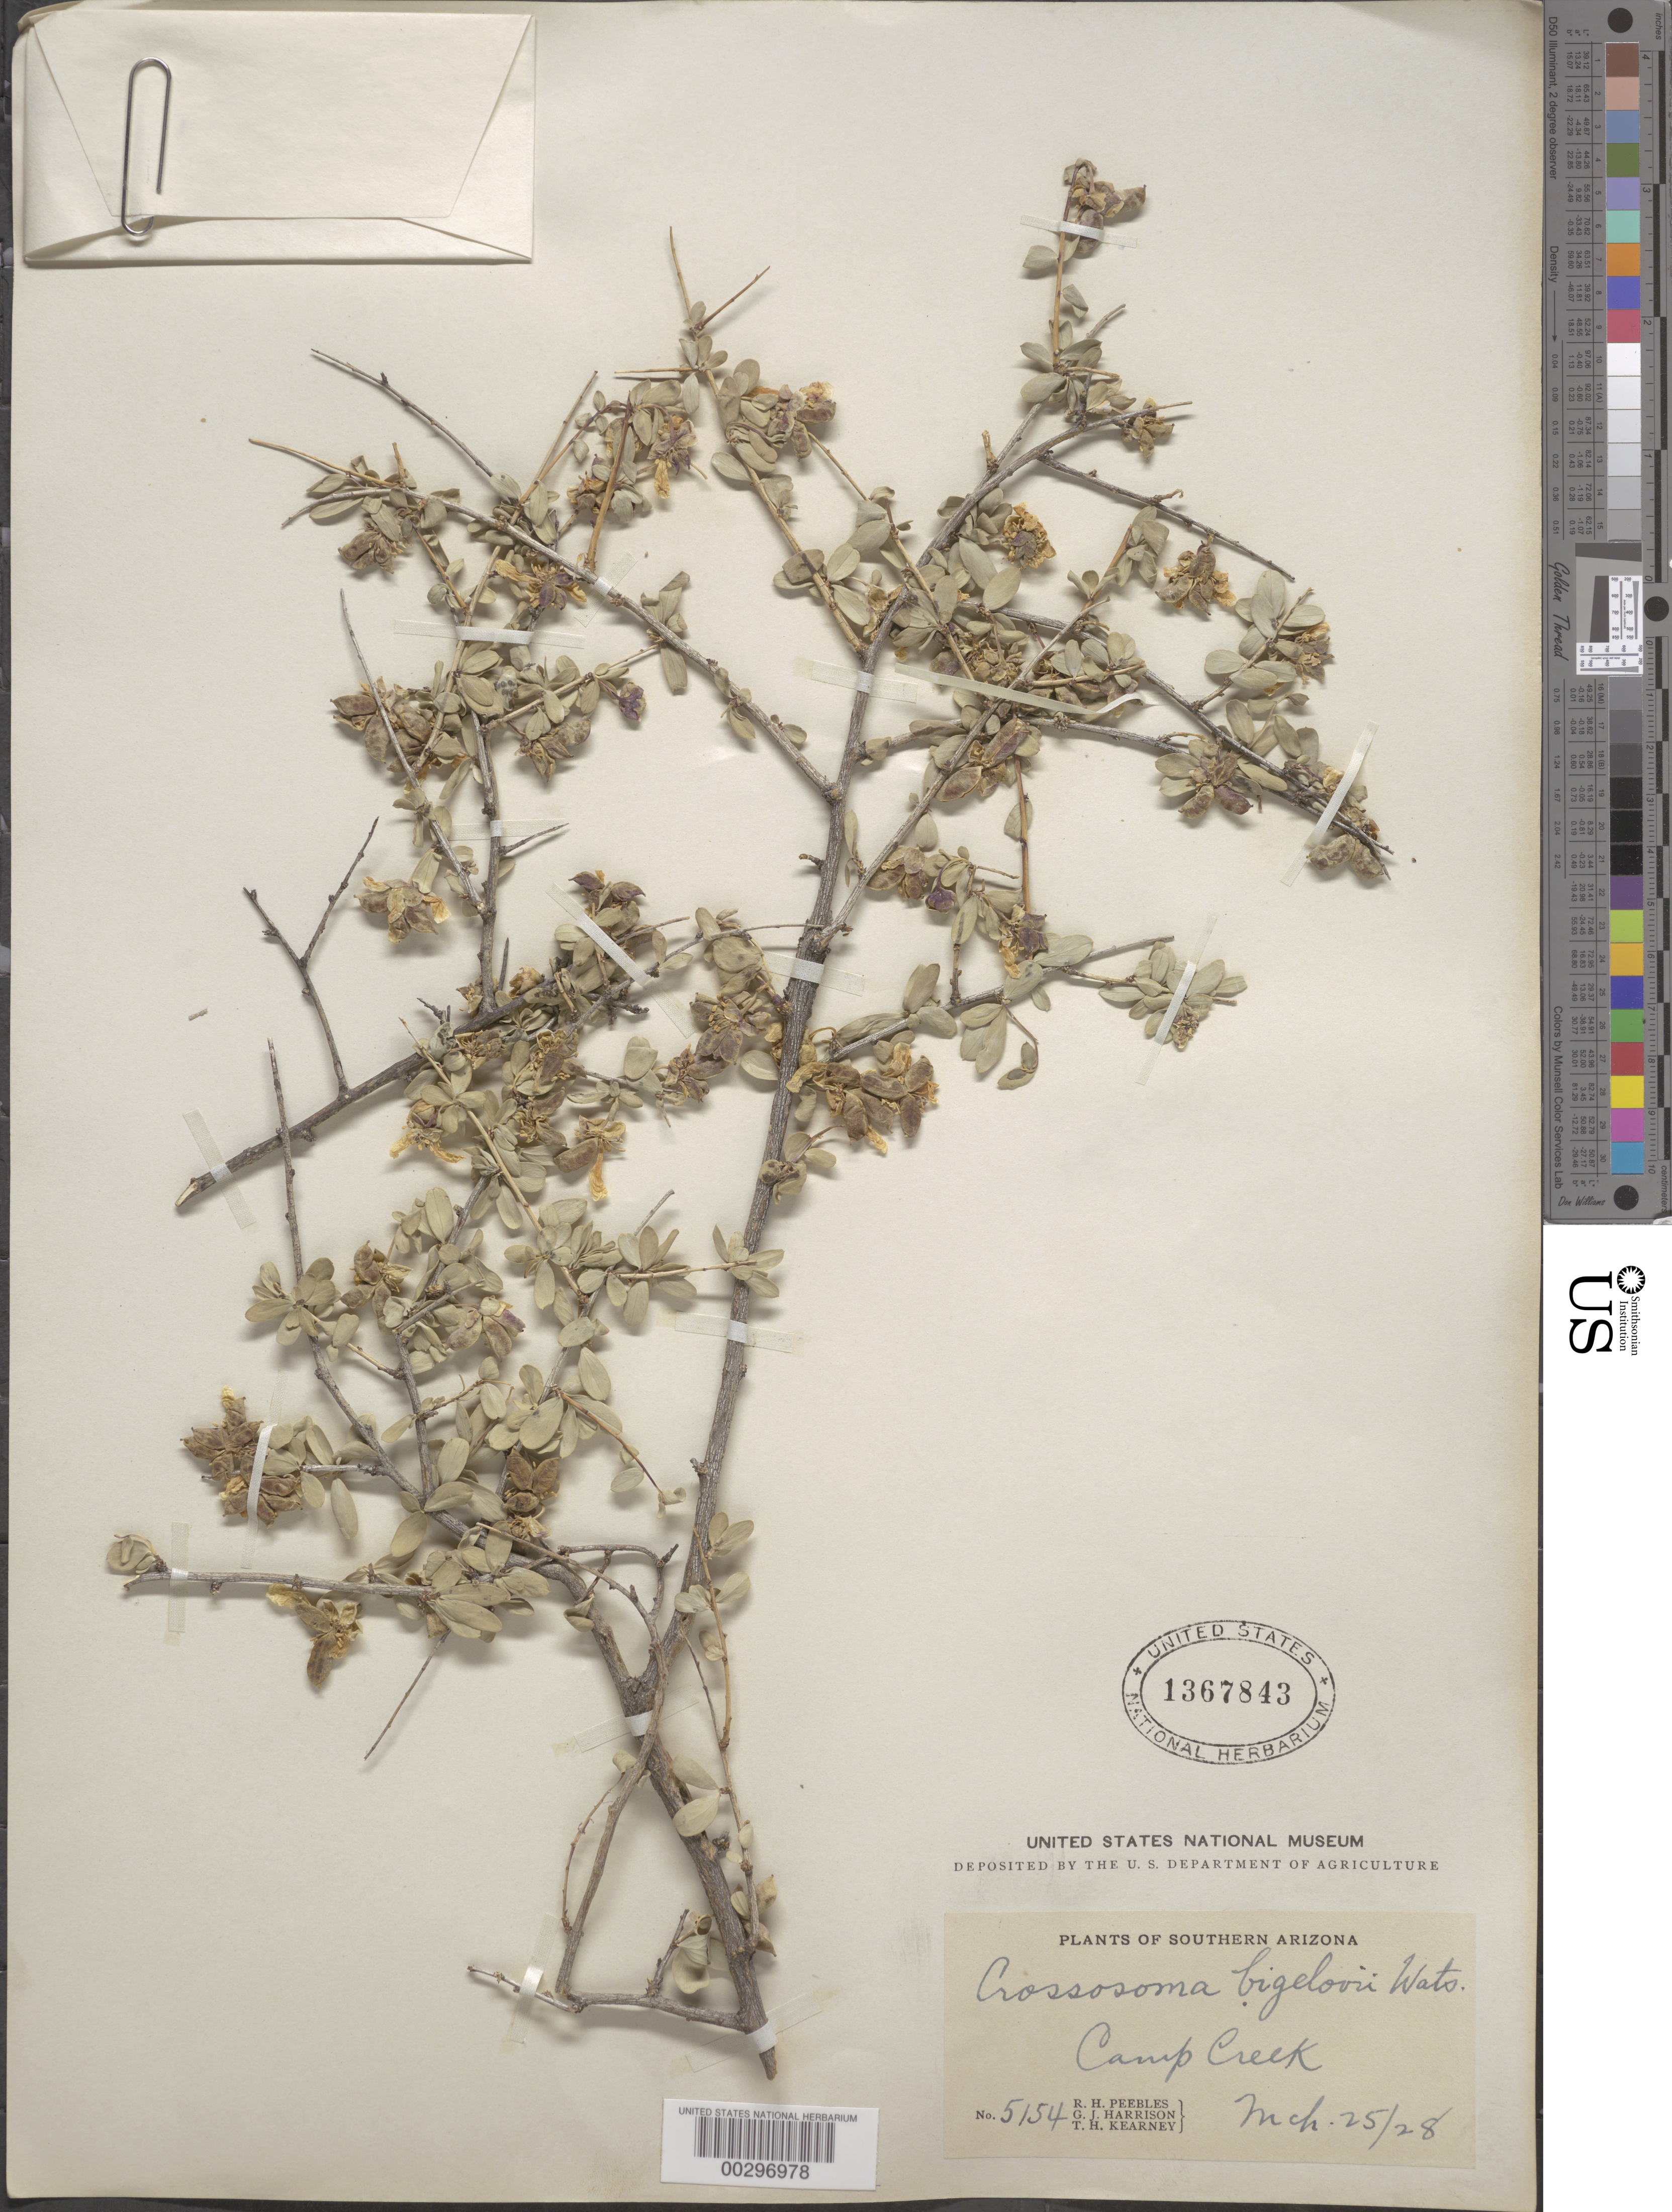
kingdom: Plantae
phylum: Tracheophyta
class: Magnoliopsida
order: Crossosomatales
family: Crossosomataceae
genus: Crossosoma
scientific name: Crossosoma bigelovii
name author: S. Watson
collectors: R. H. Peebles, G. J. Harrison & T. H. Kearney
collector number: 5154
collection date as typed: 25 Mar 1928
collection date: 1928-03-25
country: United States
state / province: Arizona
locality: Camp creek, s arizona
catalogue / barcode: US 1367843